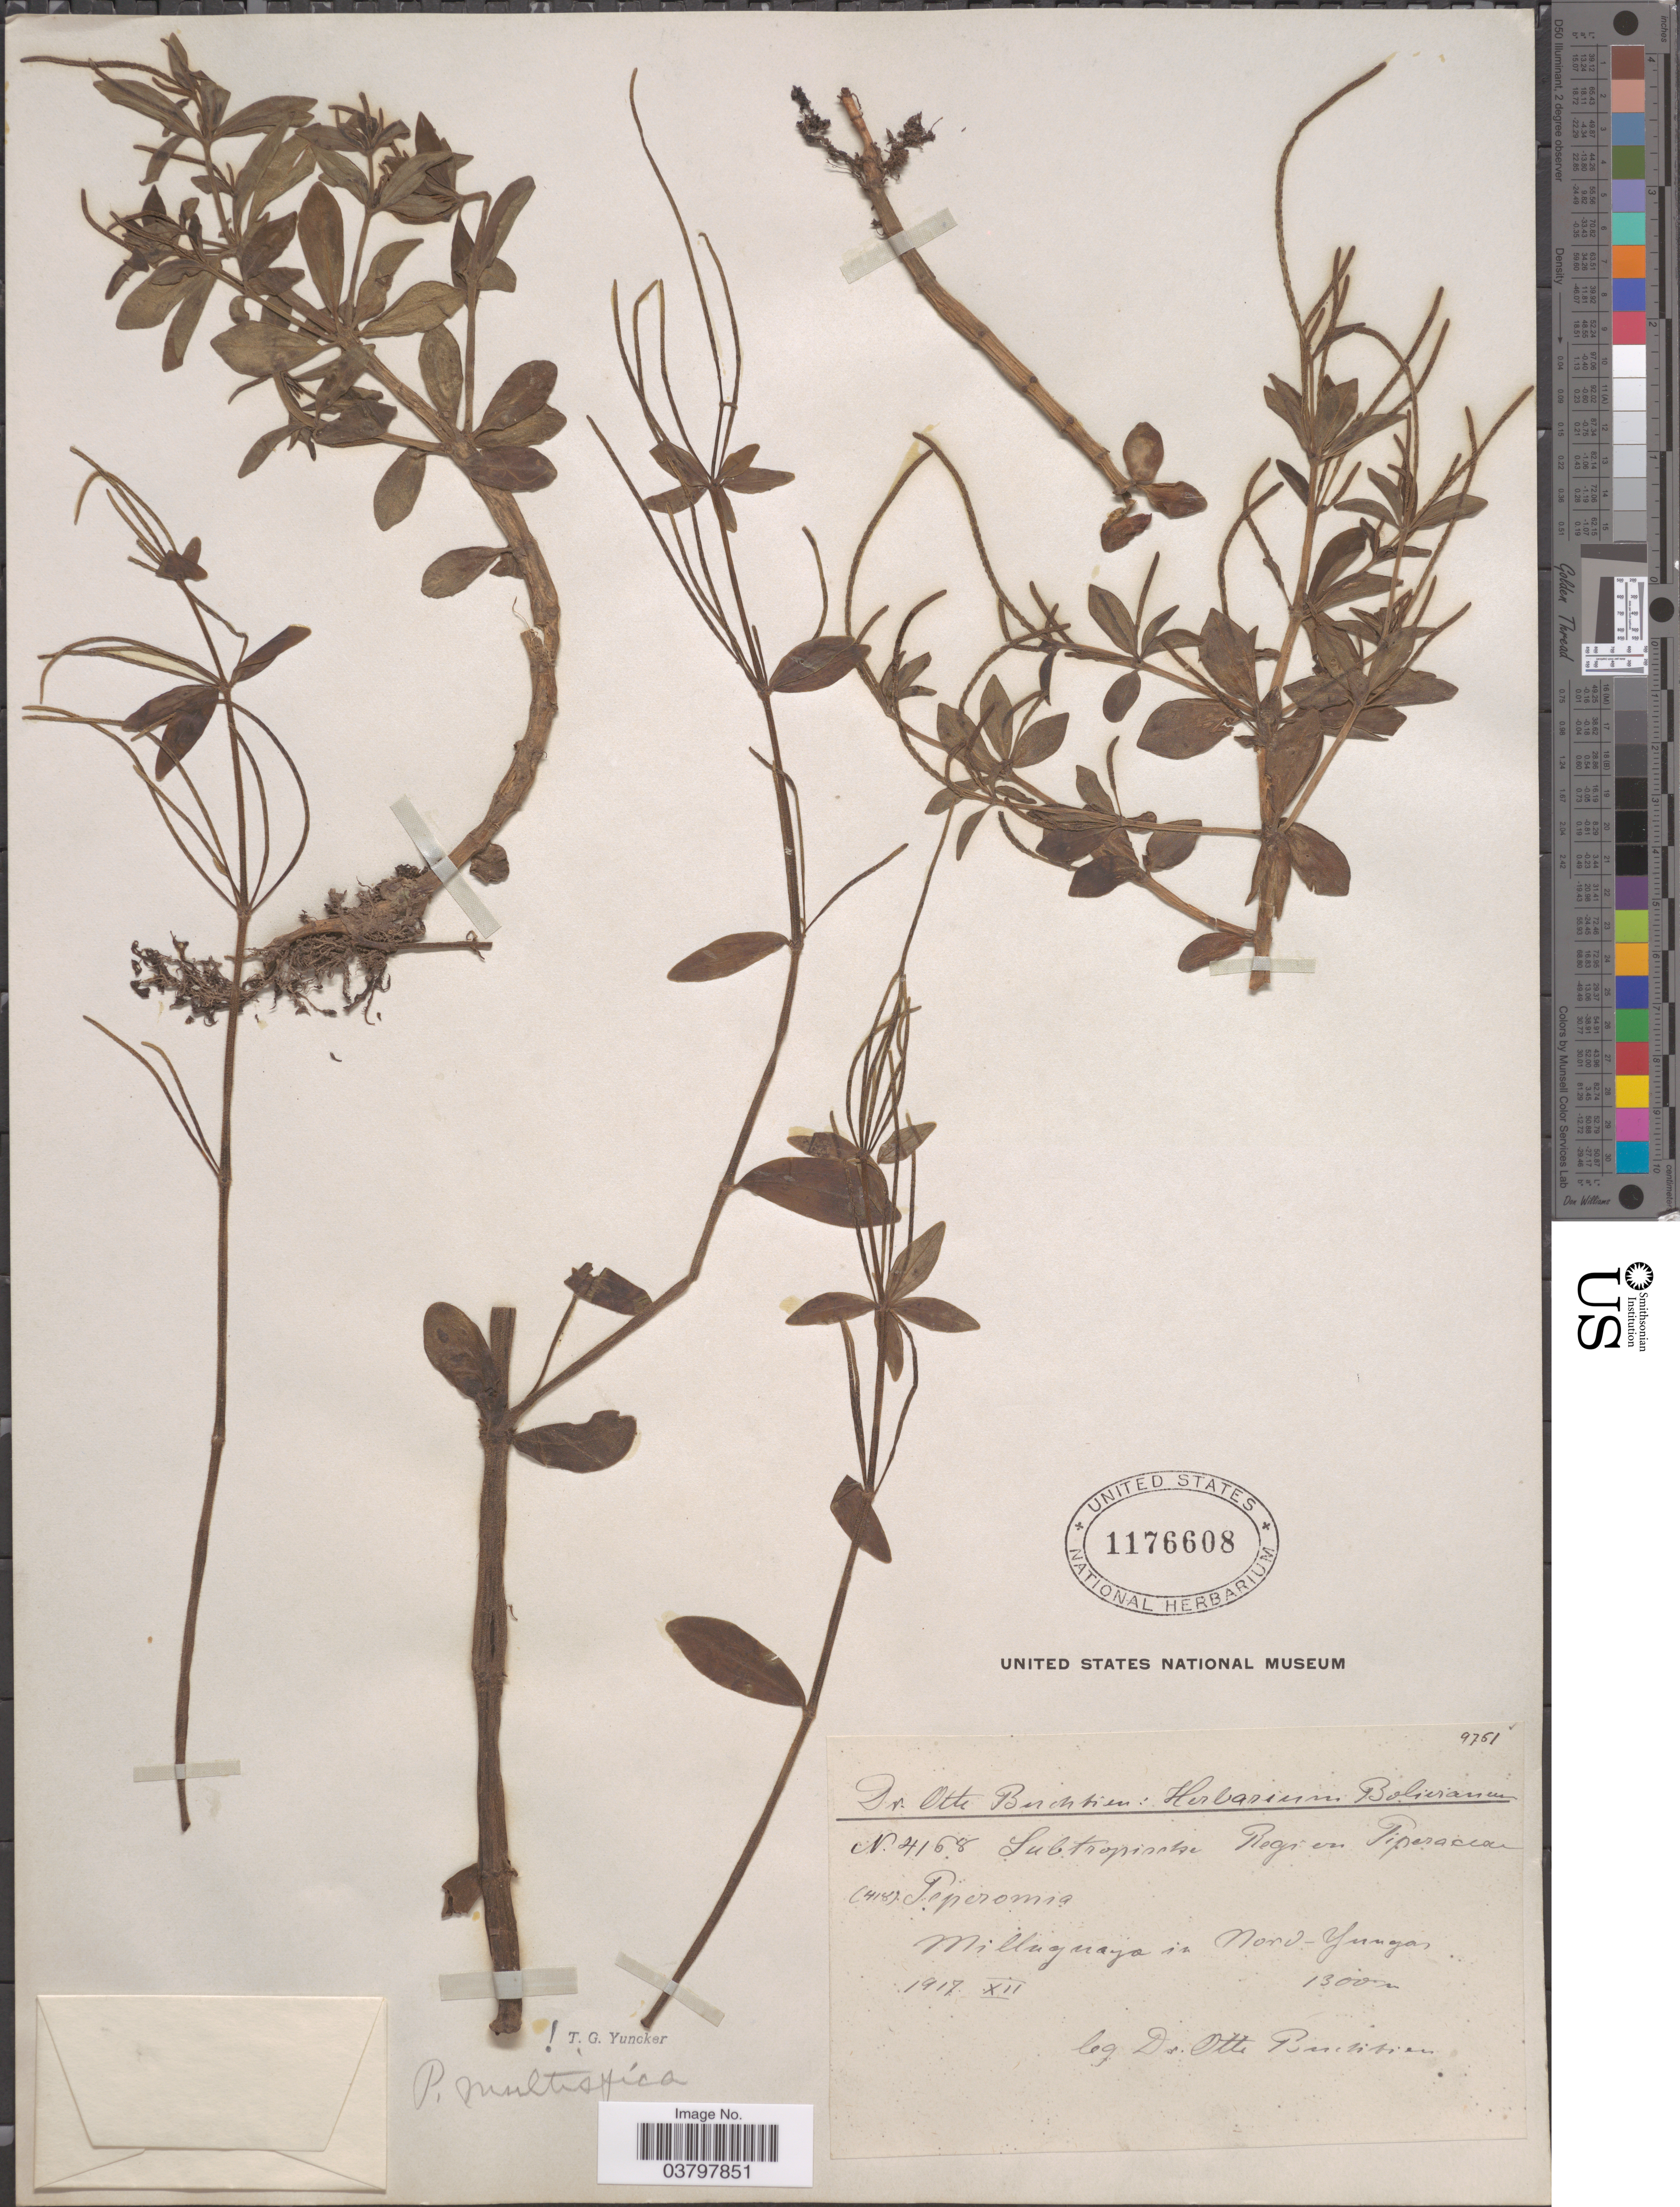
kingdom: Plantae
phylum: Tracheophyta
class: Magnoliopsida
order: Piperales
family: Piperaceae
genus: Peperomia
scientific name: Peperomia multispica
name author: C. DC.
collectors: O. Buchtien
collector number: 4168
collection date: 1917-12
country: Bolivia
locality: Subtropische Region. Millaguaya in Nord-Yungas.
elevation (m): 1300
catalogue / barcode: US 1176608